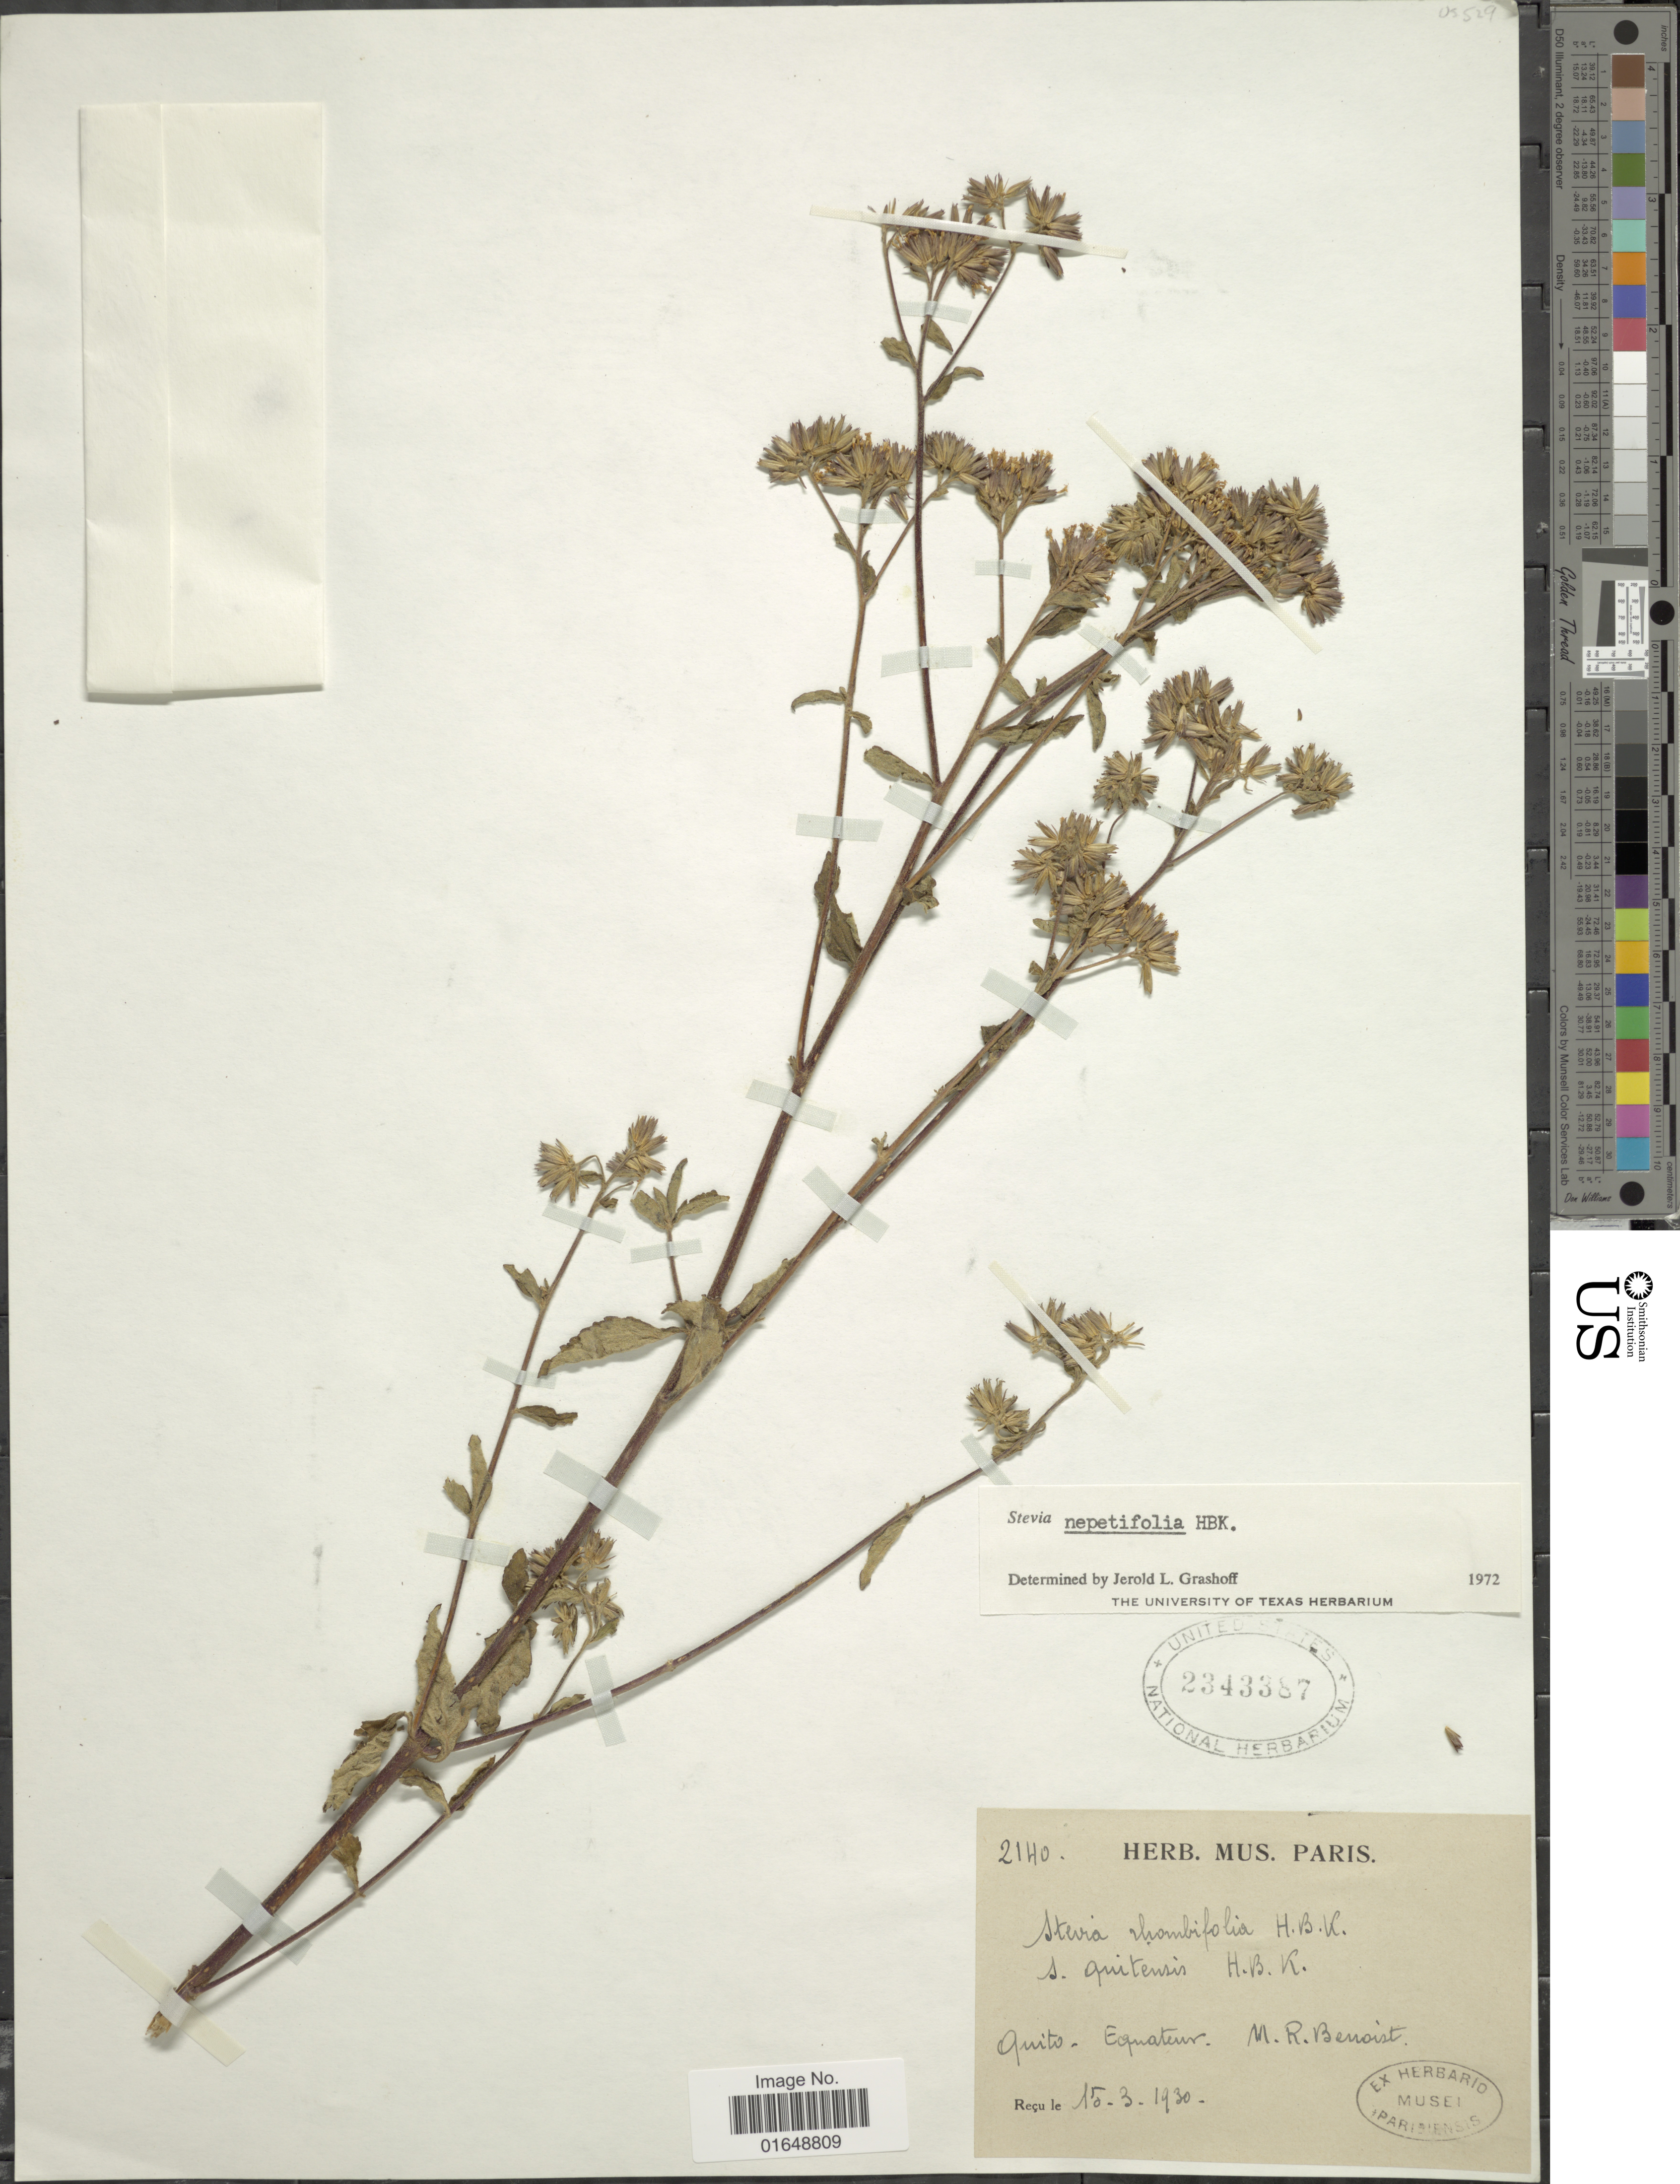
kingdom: Plantae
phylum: Tracheophyta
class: Magnoliopsida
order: Asterales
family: Asteraceae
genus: Stevia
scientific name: Stevia suaveolens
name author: Lag.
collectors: R. Benoist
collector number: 2140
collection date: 1930-03-15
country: Ecuador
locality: Quito - Equateur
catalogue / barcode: US 2343387